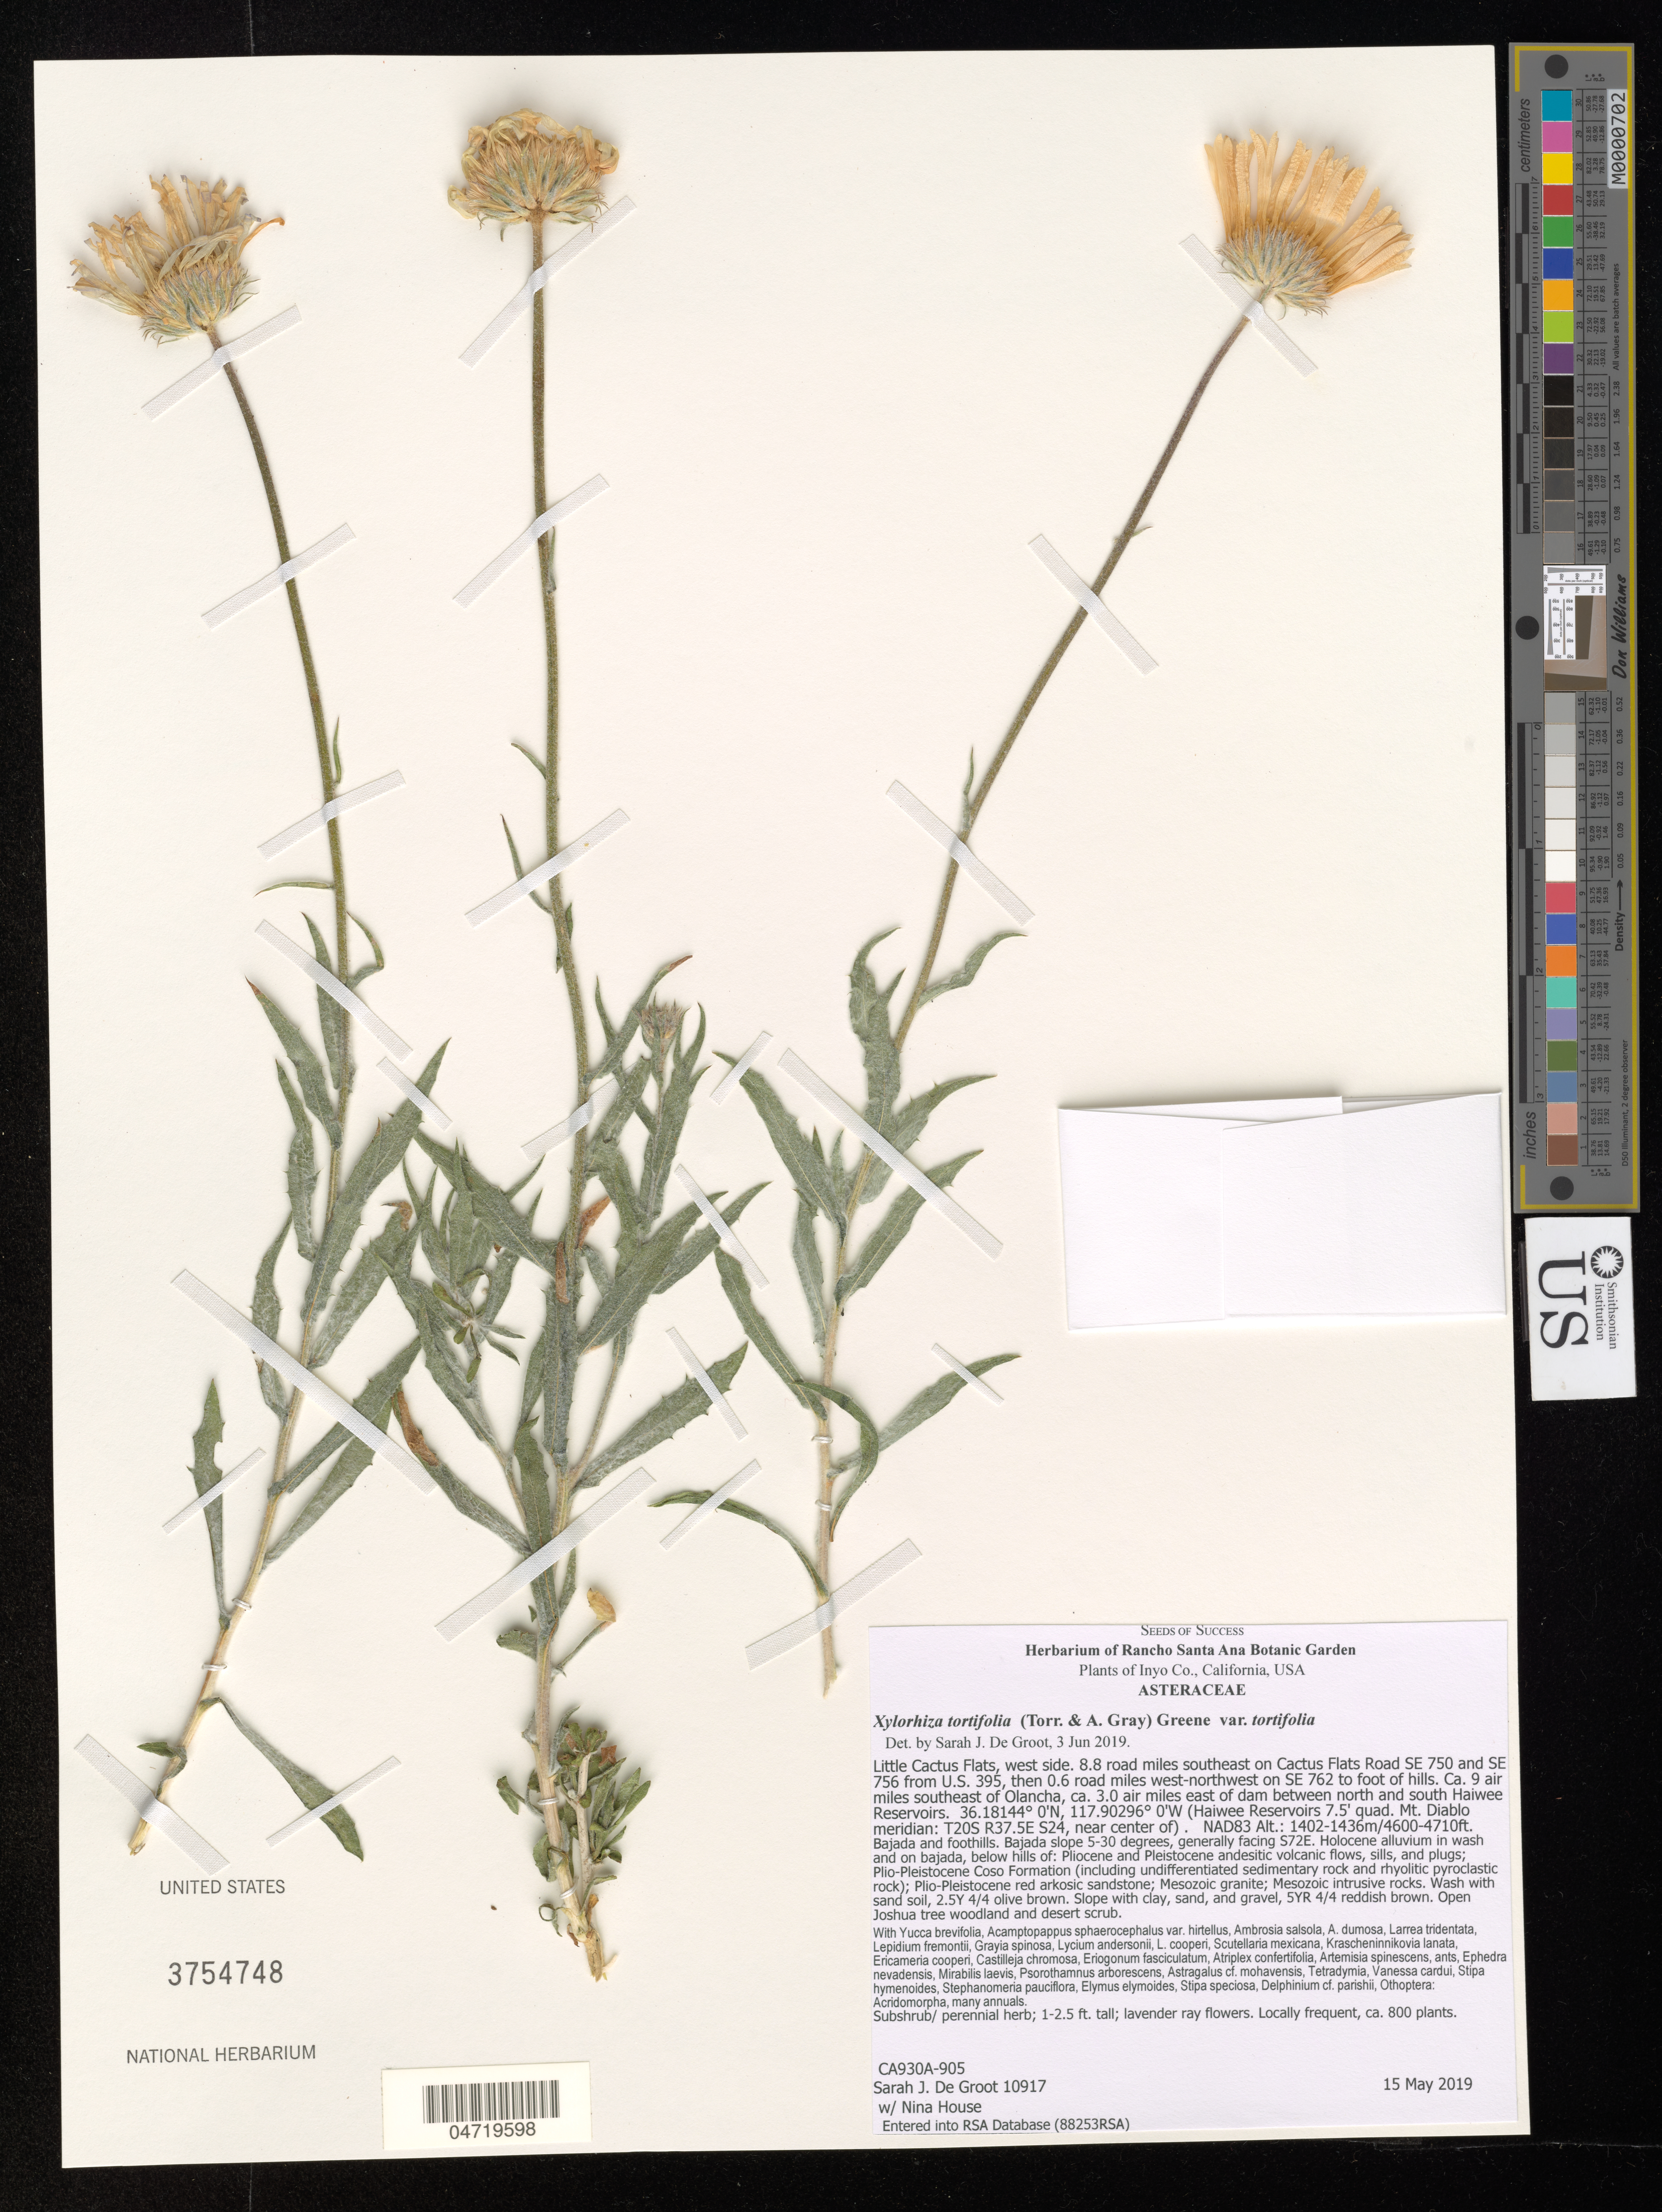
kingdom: Plantae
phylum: Tracheophyta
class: Magnoliopsida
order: Asterales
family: Asteraceae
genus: Xylorhiza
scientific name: Xylorhiza tortifolia var. tortifolia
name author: (Torr. & A. Gray) Greene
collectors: S. De Groot & N. House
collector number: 10917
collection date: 2019-05-15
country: United States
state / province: California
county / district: Inyo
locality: Inyo Co. Little Cactus Flats, west side. 8.8 road miles southeast on Cactus Flats Road SE 750 and SE 756 from U.S. 395, then 0.6 road miles west-northwest on SE 762 to foot of hills. Ca. 9 air miles southeast of Olancha, ca. 3.0 air miles east of dam between north and south Haiwee Reservoirs. (Haiwee Reservoirs 7.5' quad. Mt. Diablo meridian: T20S R37.5E S24, near center of). NAD83.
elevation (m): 1402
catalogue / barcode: US 3754748